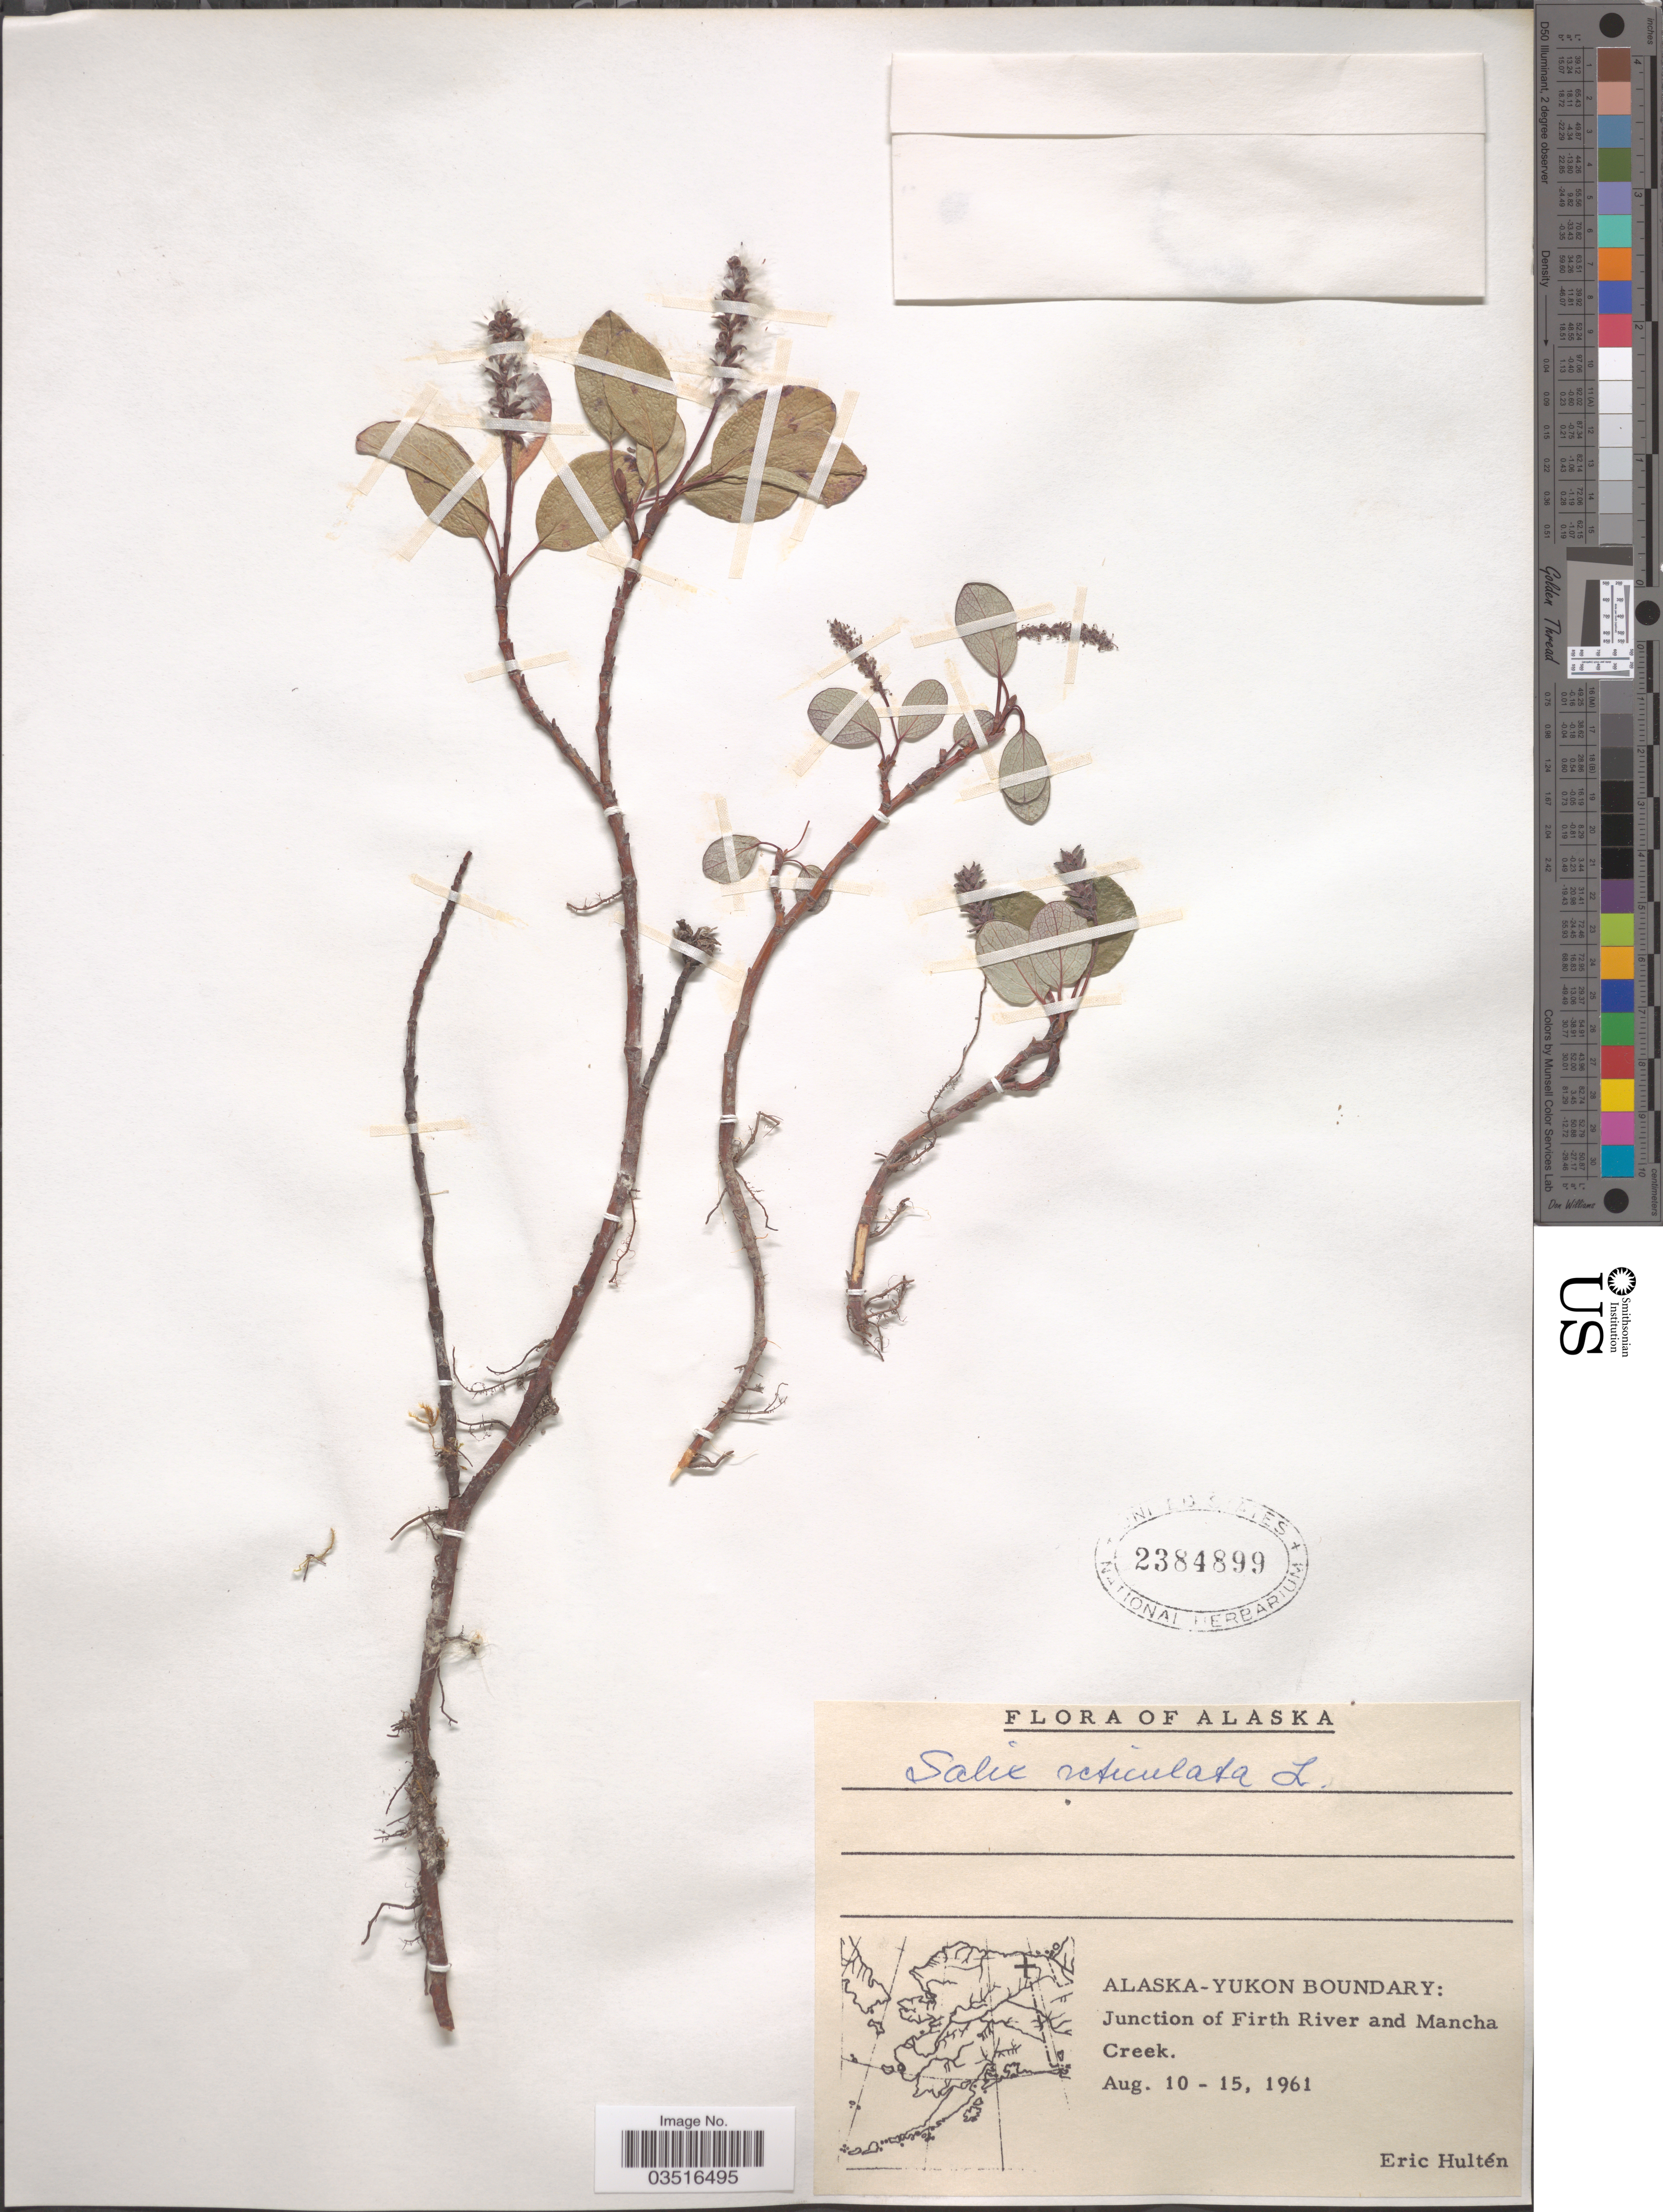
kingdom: Plantae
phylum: Tracheophyta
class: Magnoliopsida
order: Malpighiales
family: Salicaceae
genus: Salix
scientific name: Salix reticulata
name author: L.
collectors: E. G. Hultén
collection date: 1961-08-10/1961-08-15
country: United States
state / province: Alaska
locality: Alaska-Yukon Boundary: Junction of Firth River and Mancha Creek.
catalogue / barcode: US 2384899